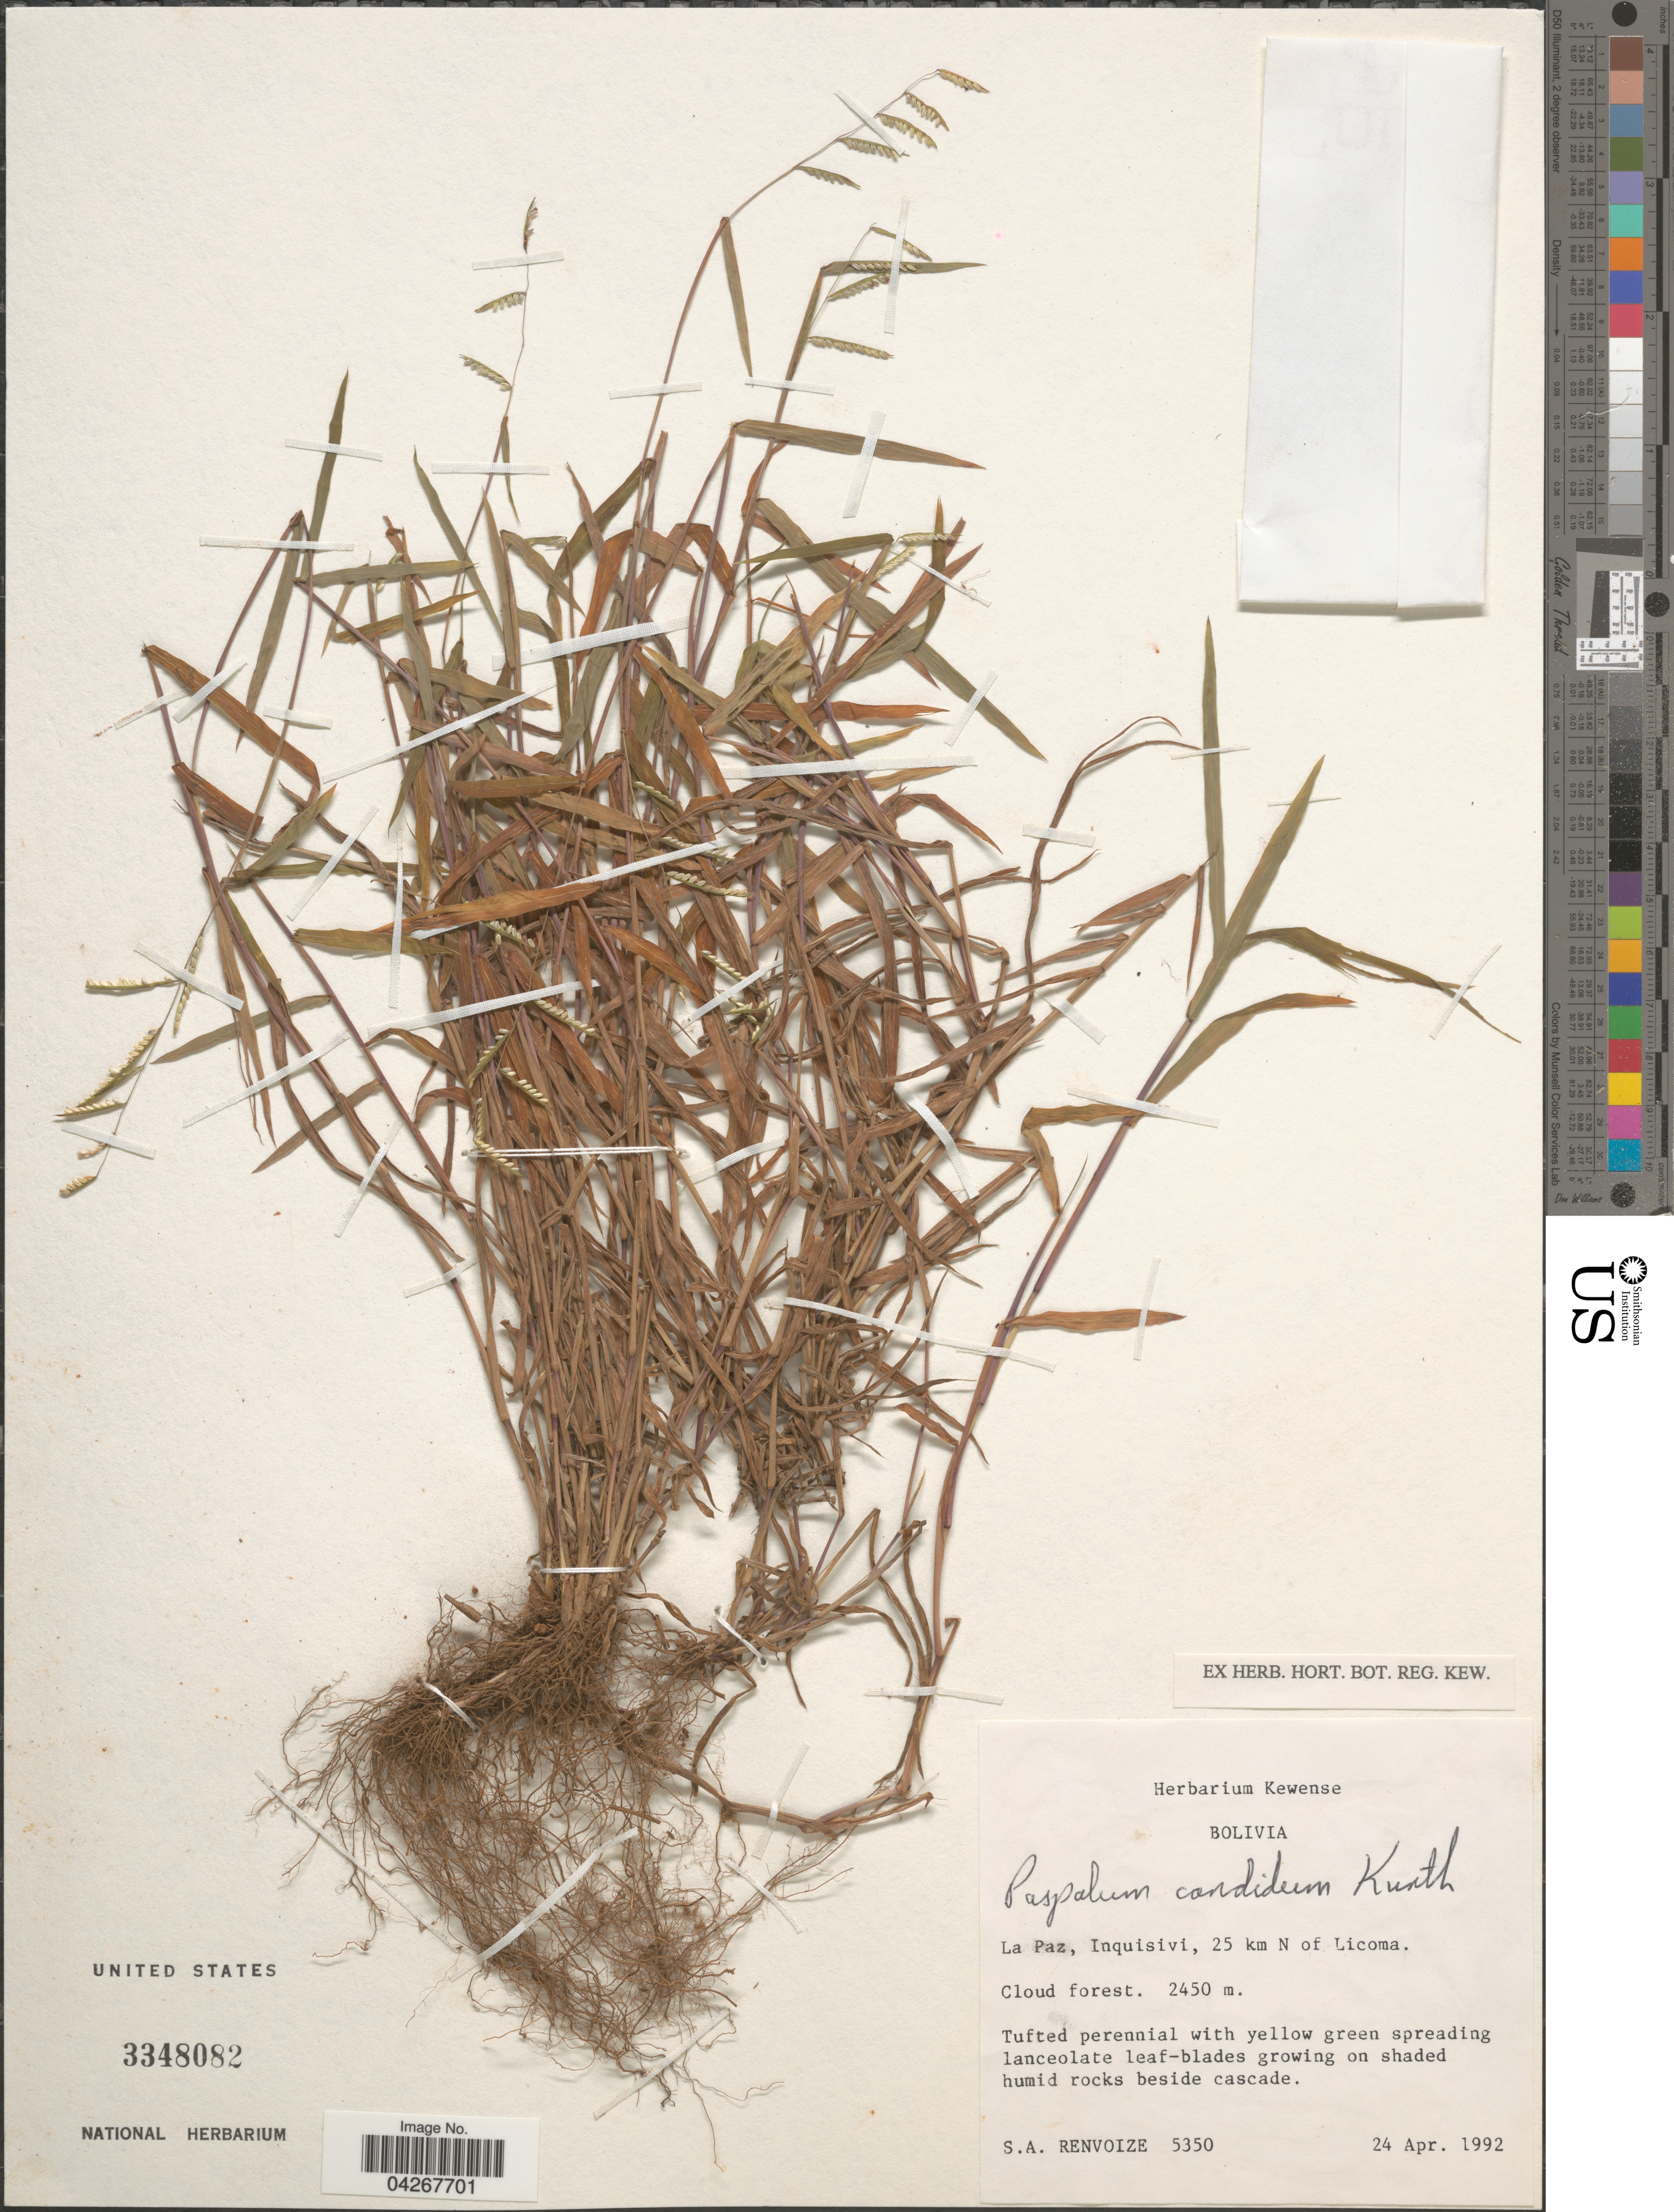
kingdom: Plantae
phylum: Tracheophyta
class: Liliopsida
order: Poales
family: Poaceae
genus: Paspalum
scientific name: Paspalum candidum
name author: (Humb. & Bonpl. ex Fleugge) Kunth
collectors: S. A. Renvoize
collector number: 5350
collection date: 1992-04-24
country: Bolivia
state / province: La Paz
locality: Inquisivi, 25 km N of Licoma. Cloud forest.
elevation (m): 2450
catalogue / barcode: US 3348082